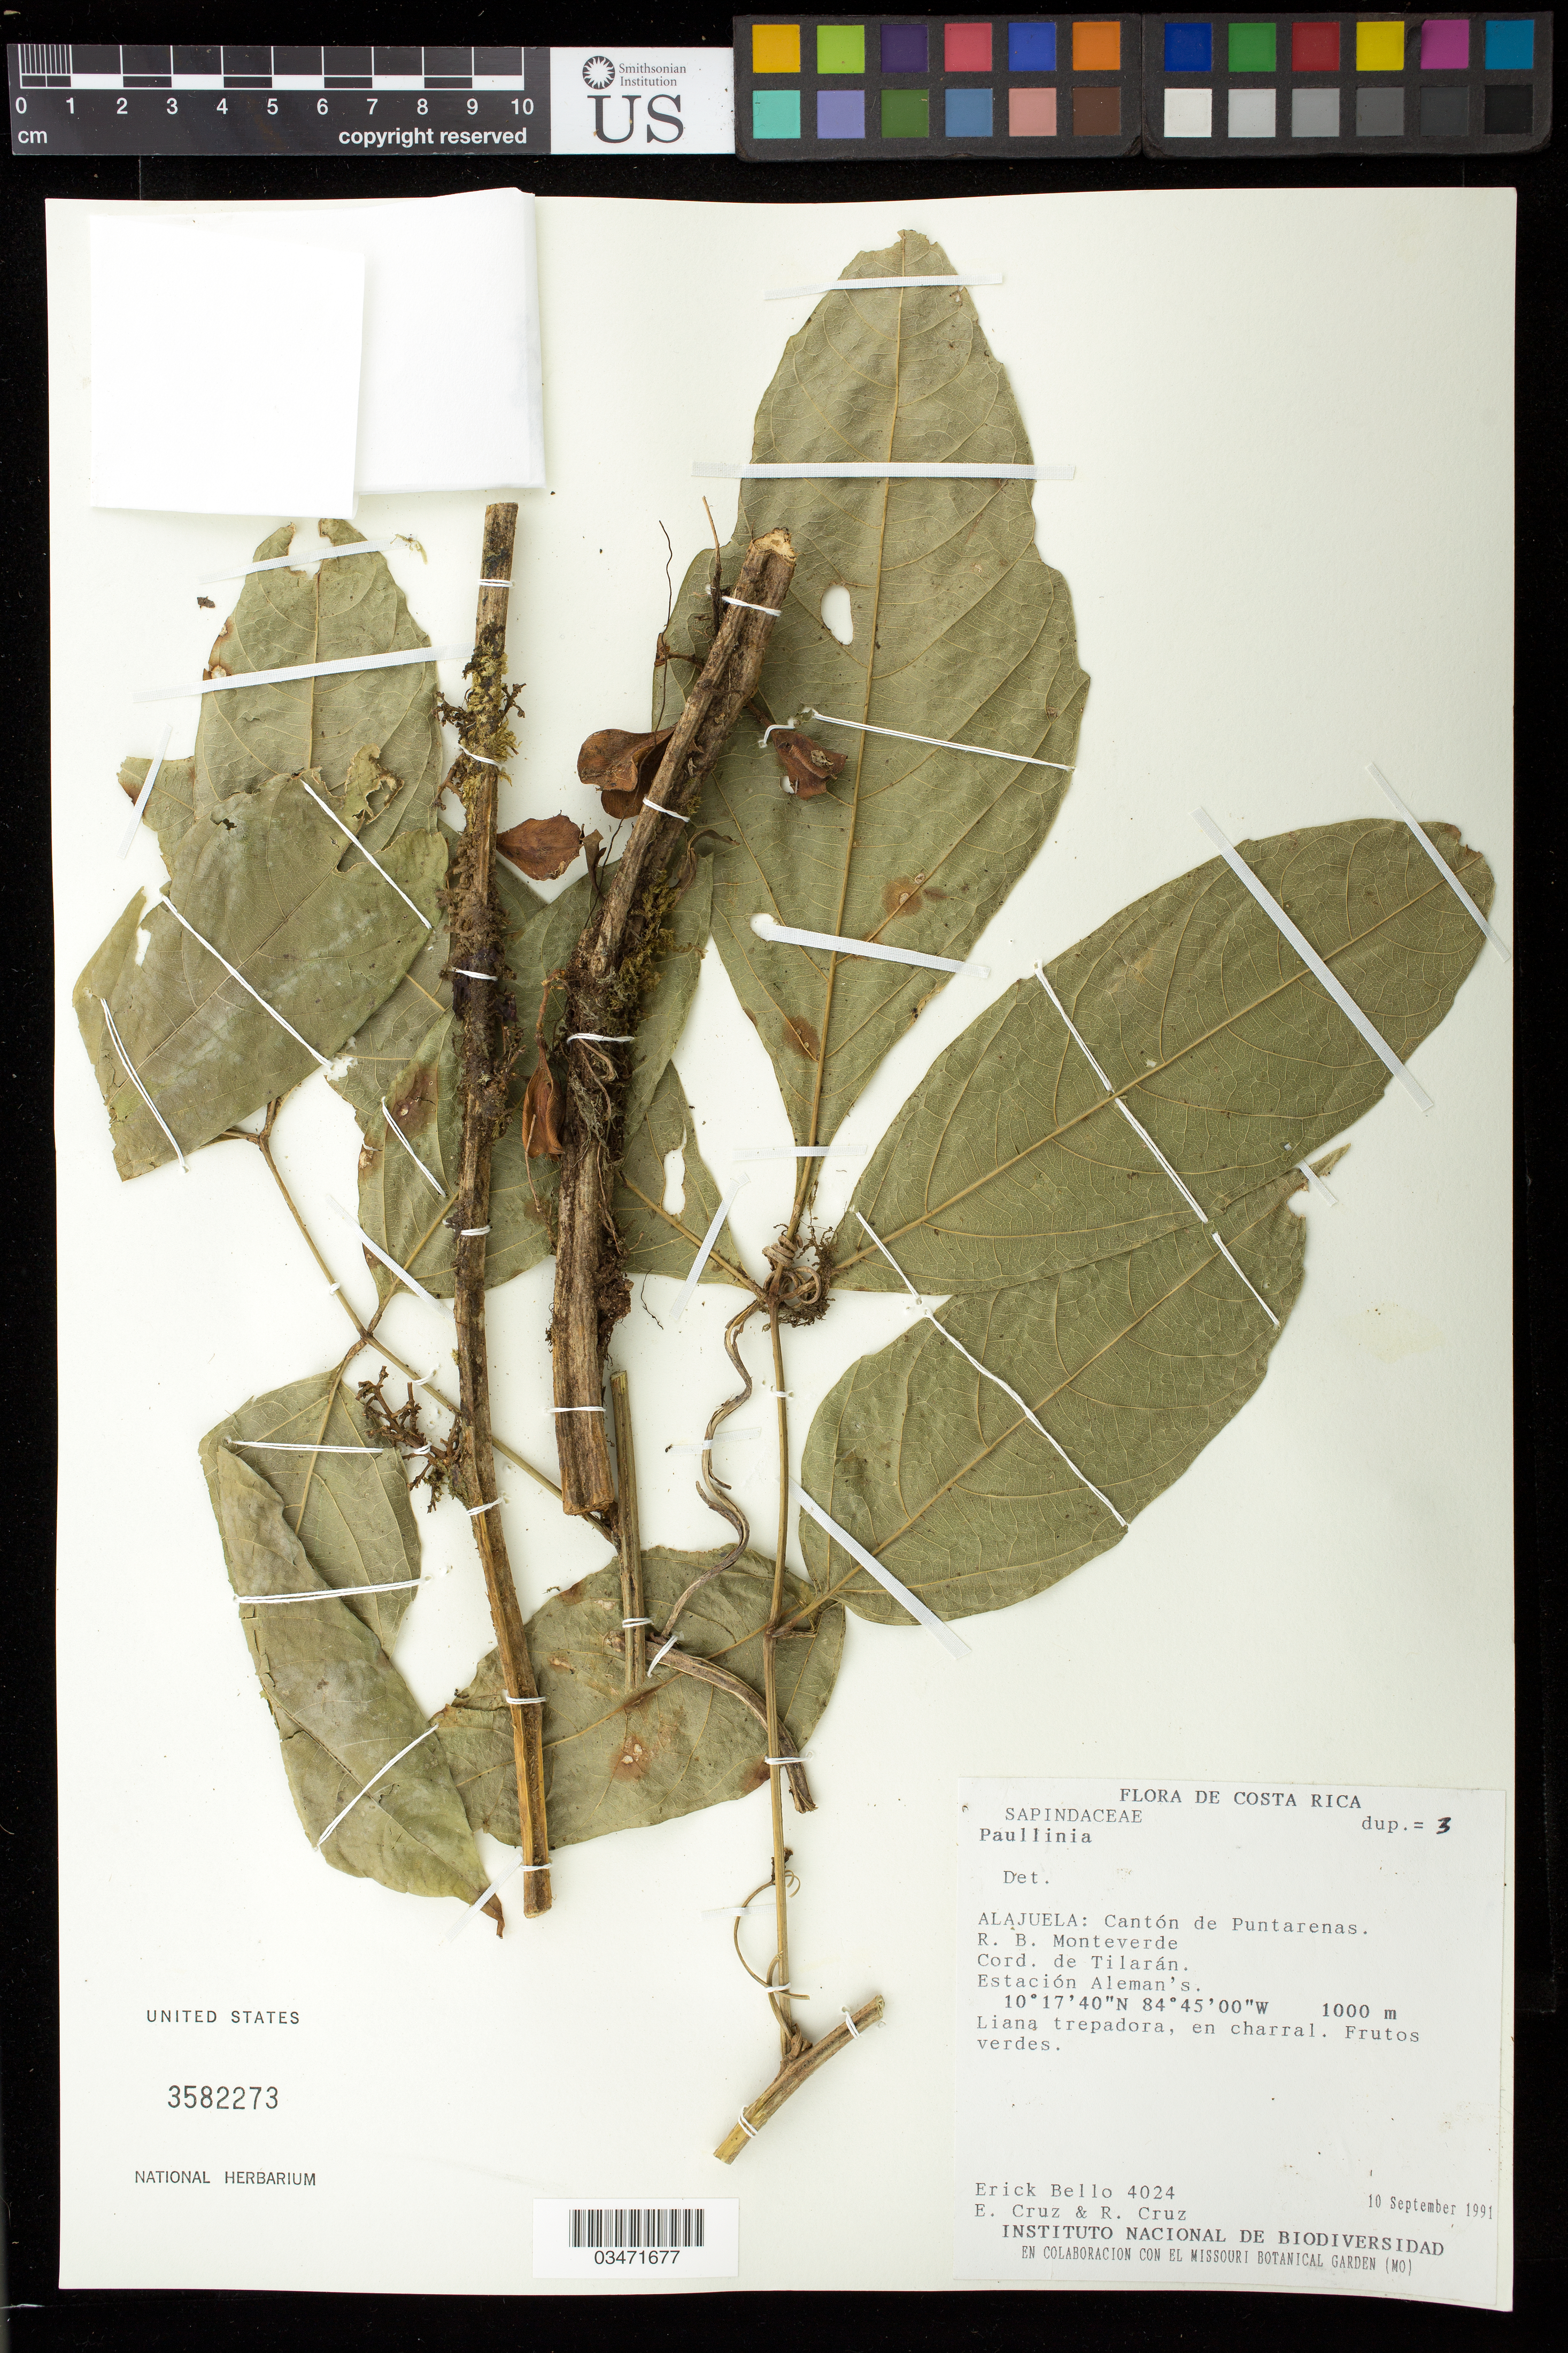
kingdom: Plantae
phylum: Tracheophyta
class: Magnoliopsida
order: Sapindales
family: Sapindaceae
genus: Paullinia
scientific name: Paullinia sp.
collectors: E. Bello C., E. Cruz & R. Cruz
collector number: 4024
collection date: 1991-09-10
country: Costa Rica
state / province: Alajuela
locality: Cantón de Puntarenas. R.B. Monteverde. Cord. de Tilarán. Estación Aleman's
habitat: En charral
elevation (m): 1000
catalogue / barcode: US 3582273